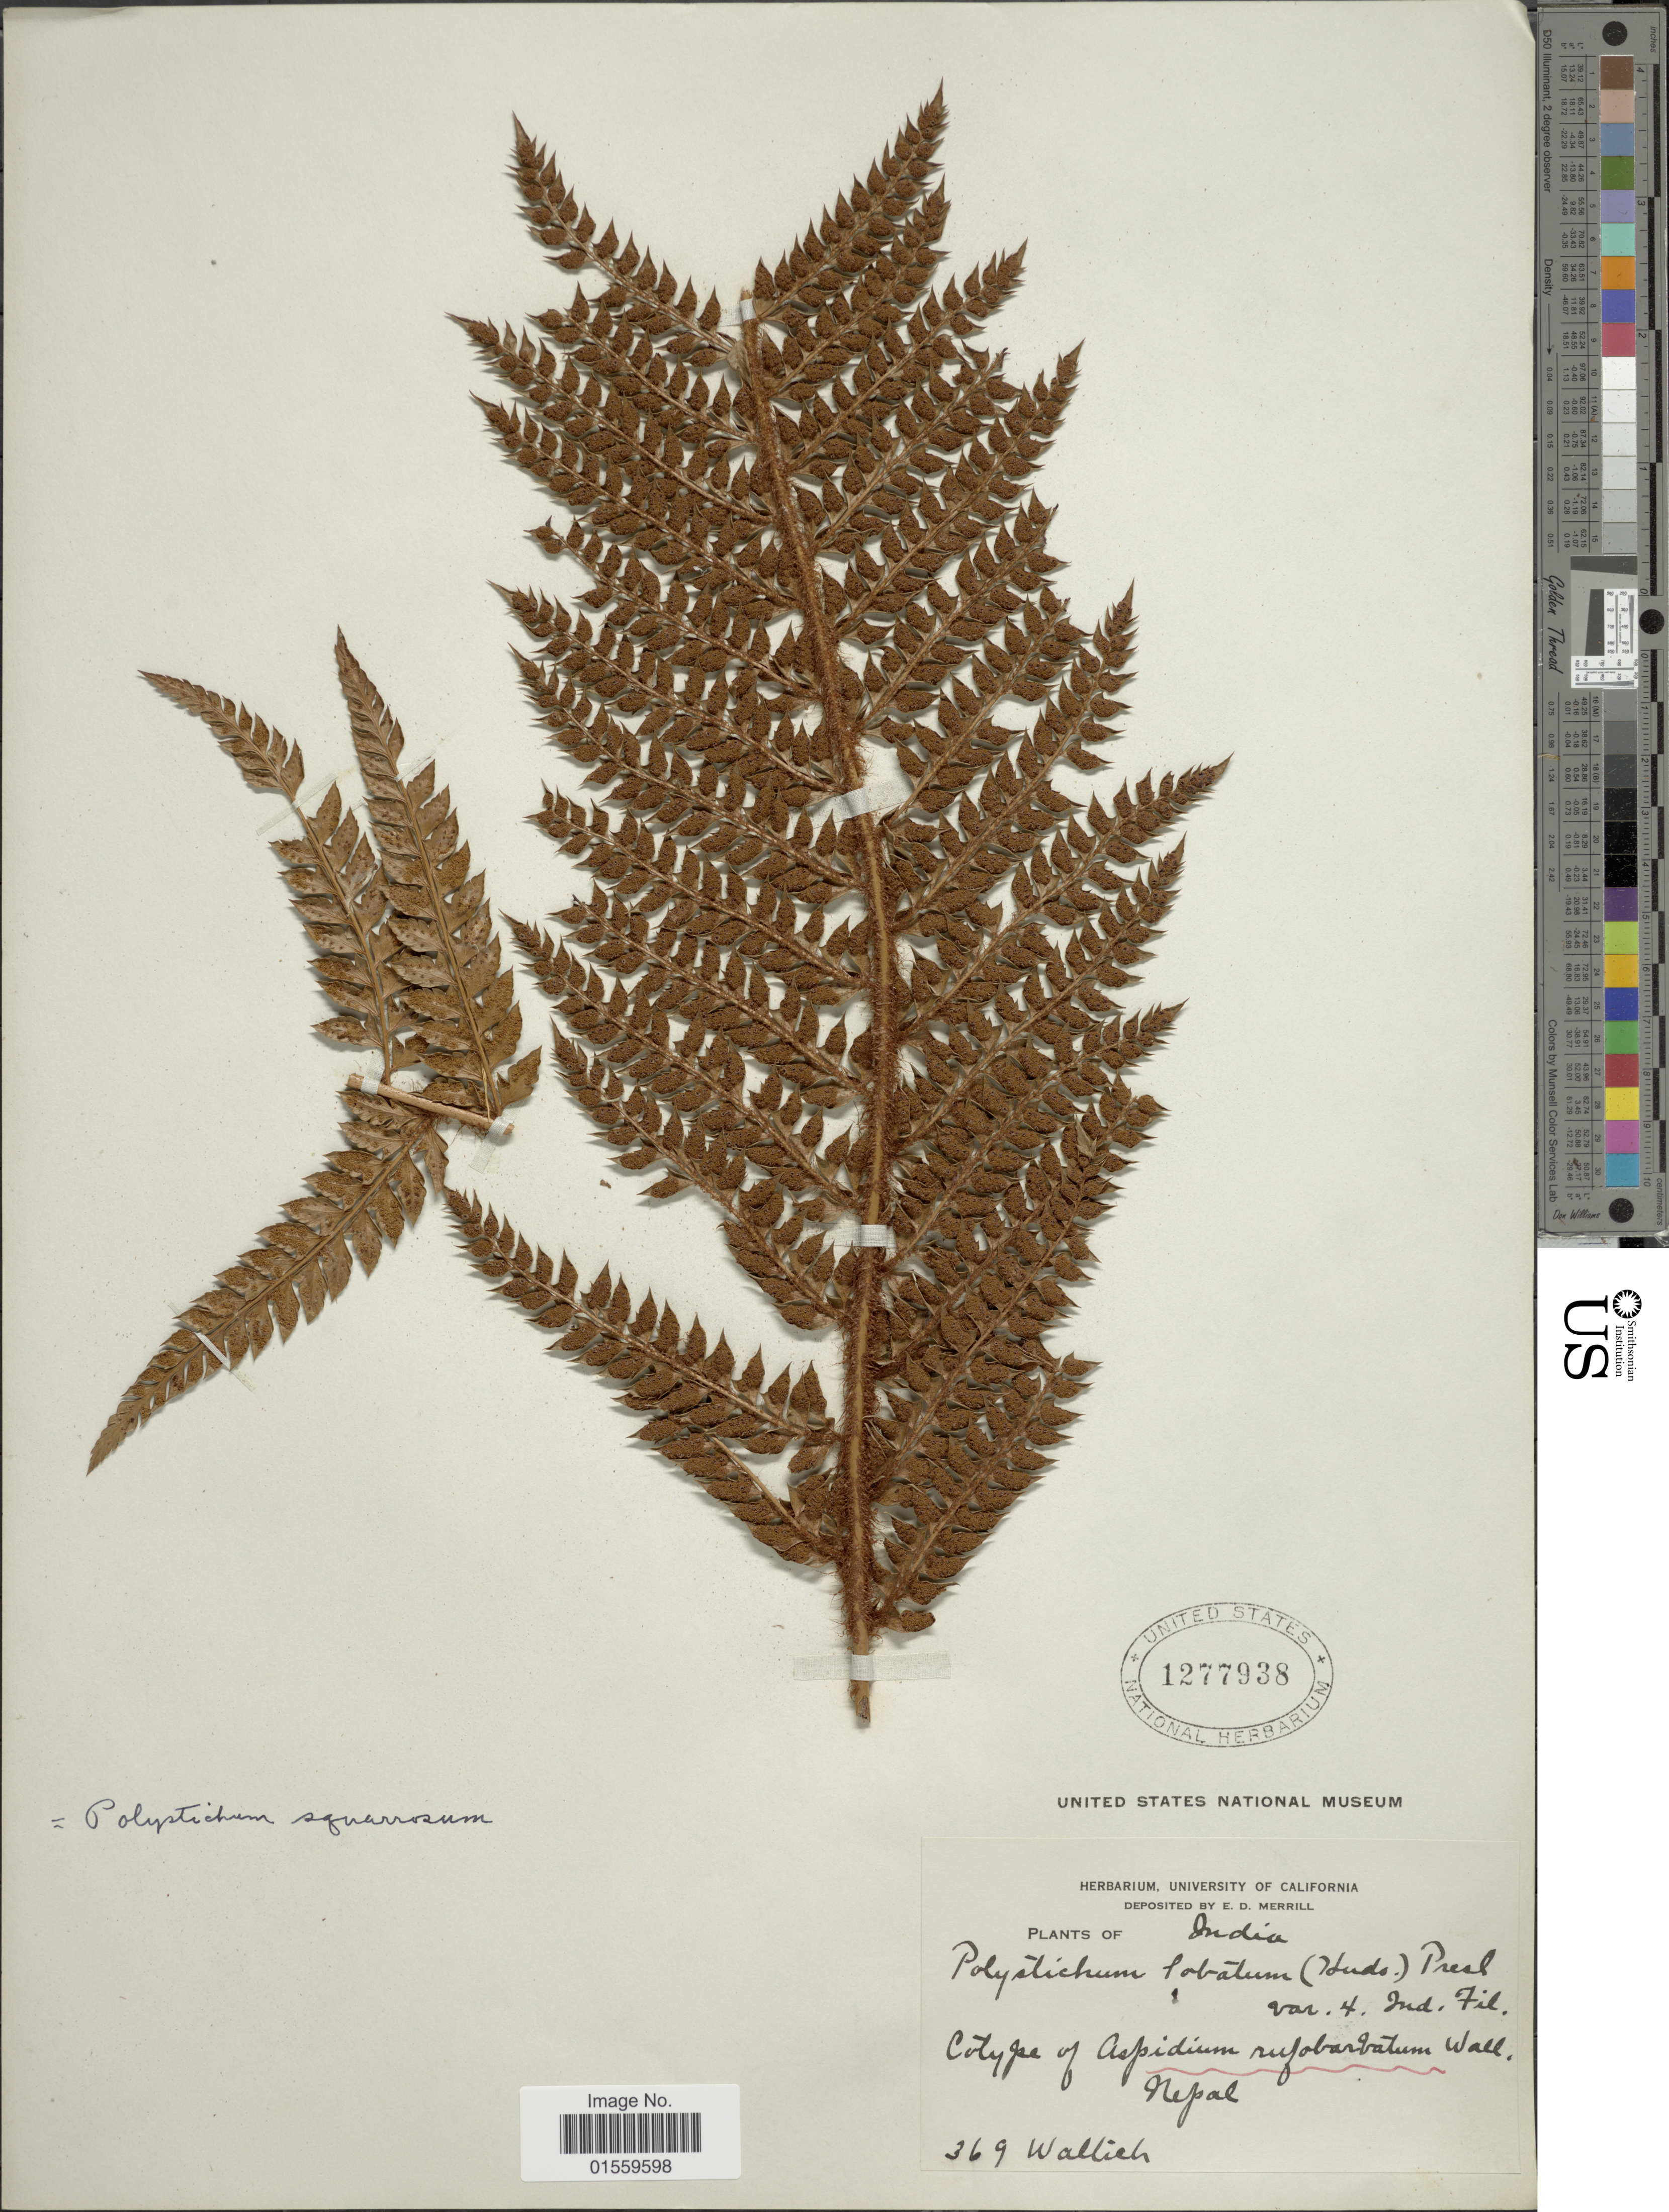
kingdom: Plantae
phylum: Tracheophyta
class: Polypodiopsida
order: Polypodiales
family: Dryopteridaceae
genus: Polystichum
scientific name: Polystichum squarrosum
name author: (D. Don) Fée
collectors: -- Wallich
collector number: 369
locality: India, Nepal.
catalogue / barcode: US 1277938